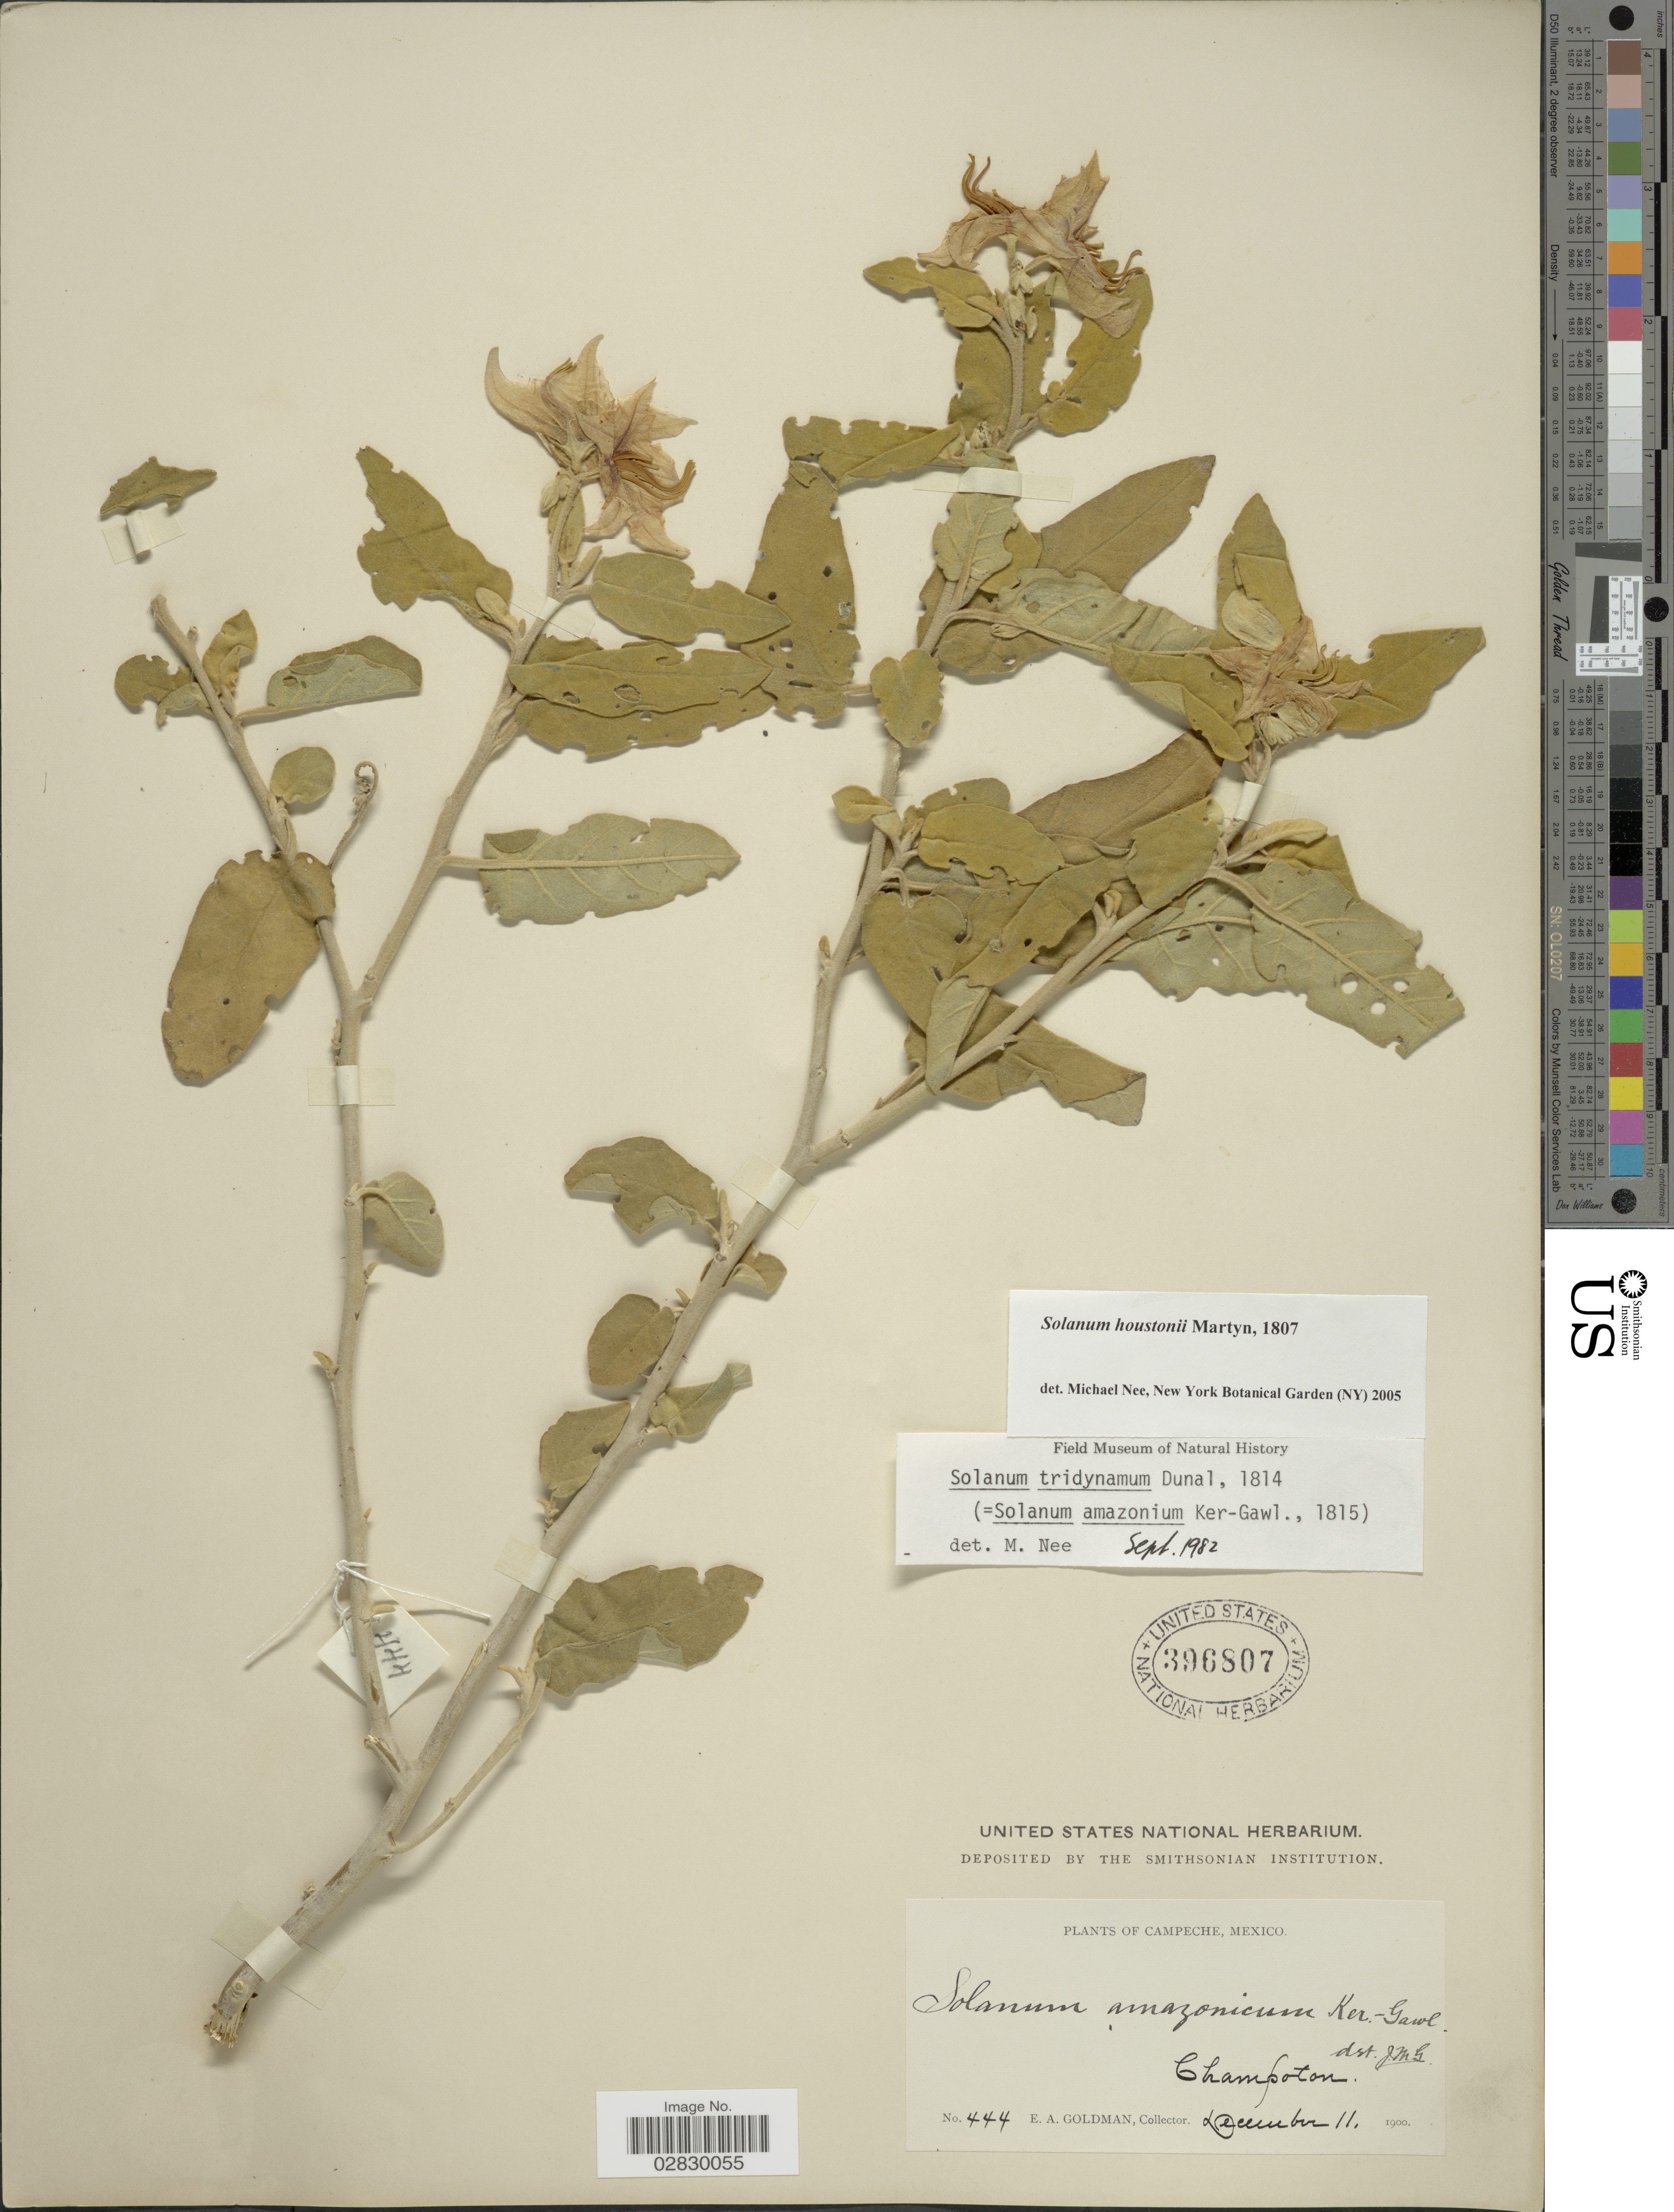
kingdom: Plantae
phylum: Tracheophyta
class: Magnoliopsida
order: Solanales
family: Solanaceae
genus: Solanum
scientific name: Solanum houstonii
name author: Dunal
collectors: E. A. Goldman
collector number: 444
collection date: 1900-12-11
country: Mexico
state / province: Campeche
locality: Champton.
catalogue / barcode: US 396807